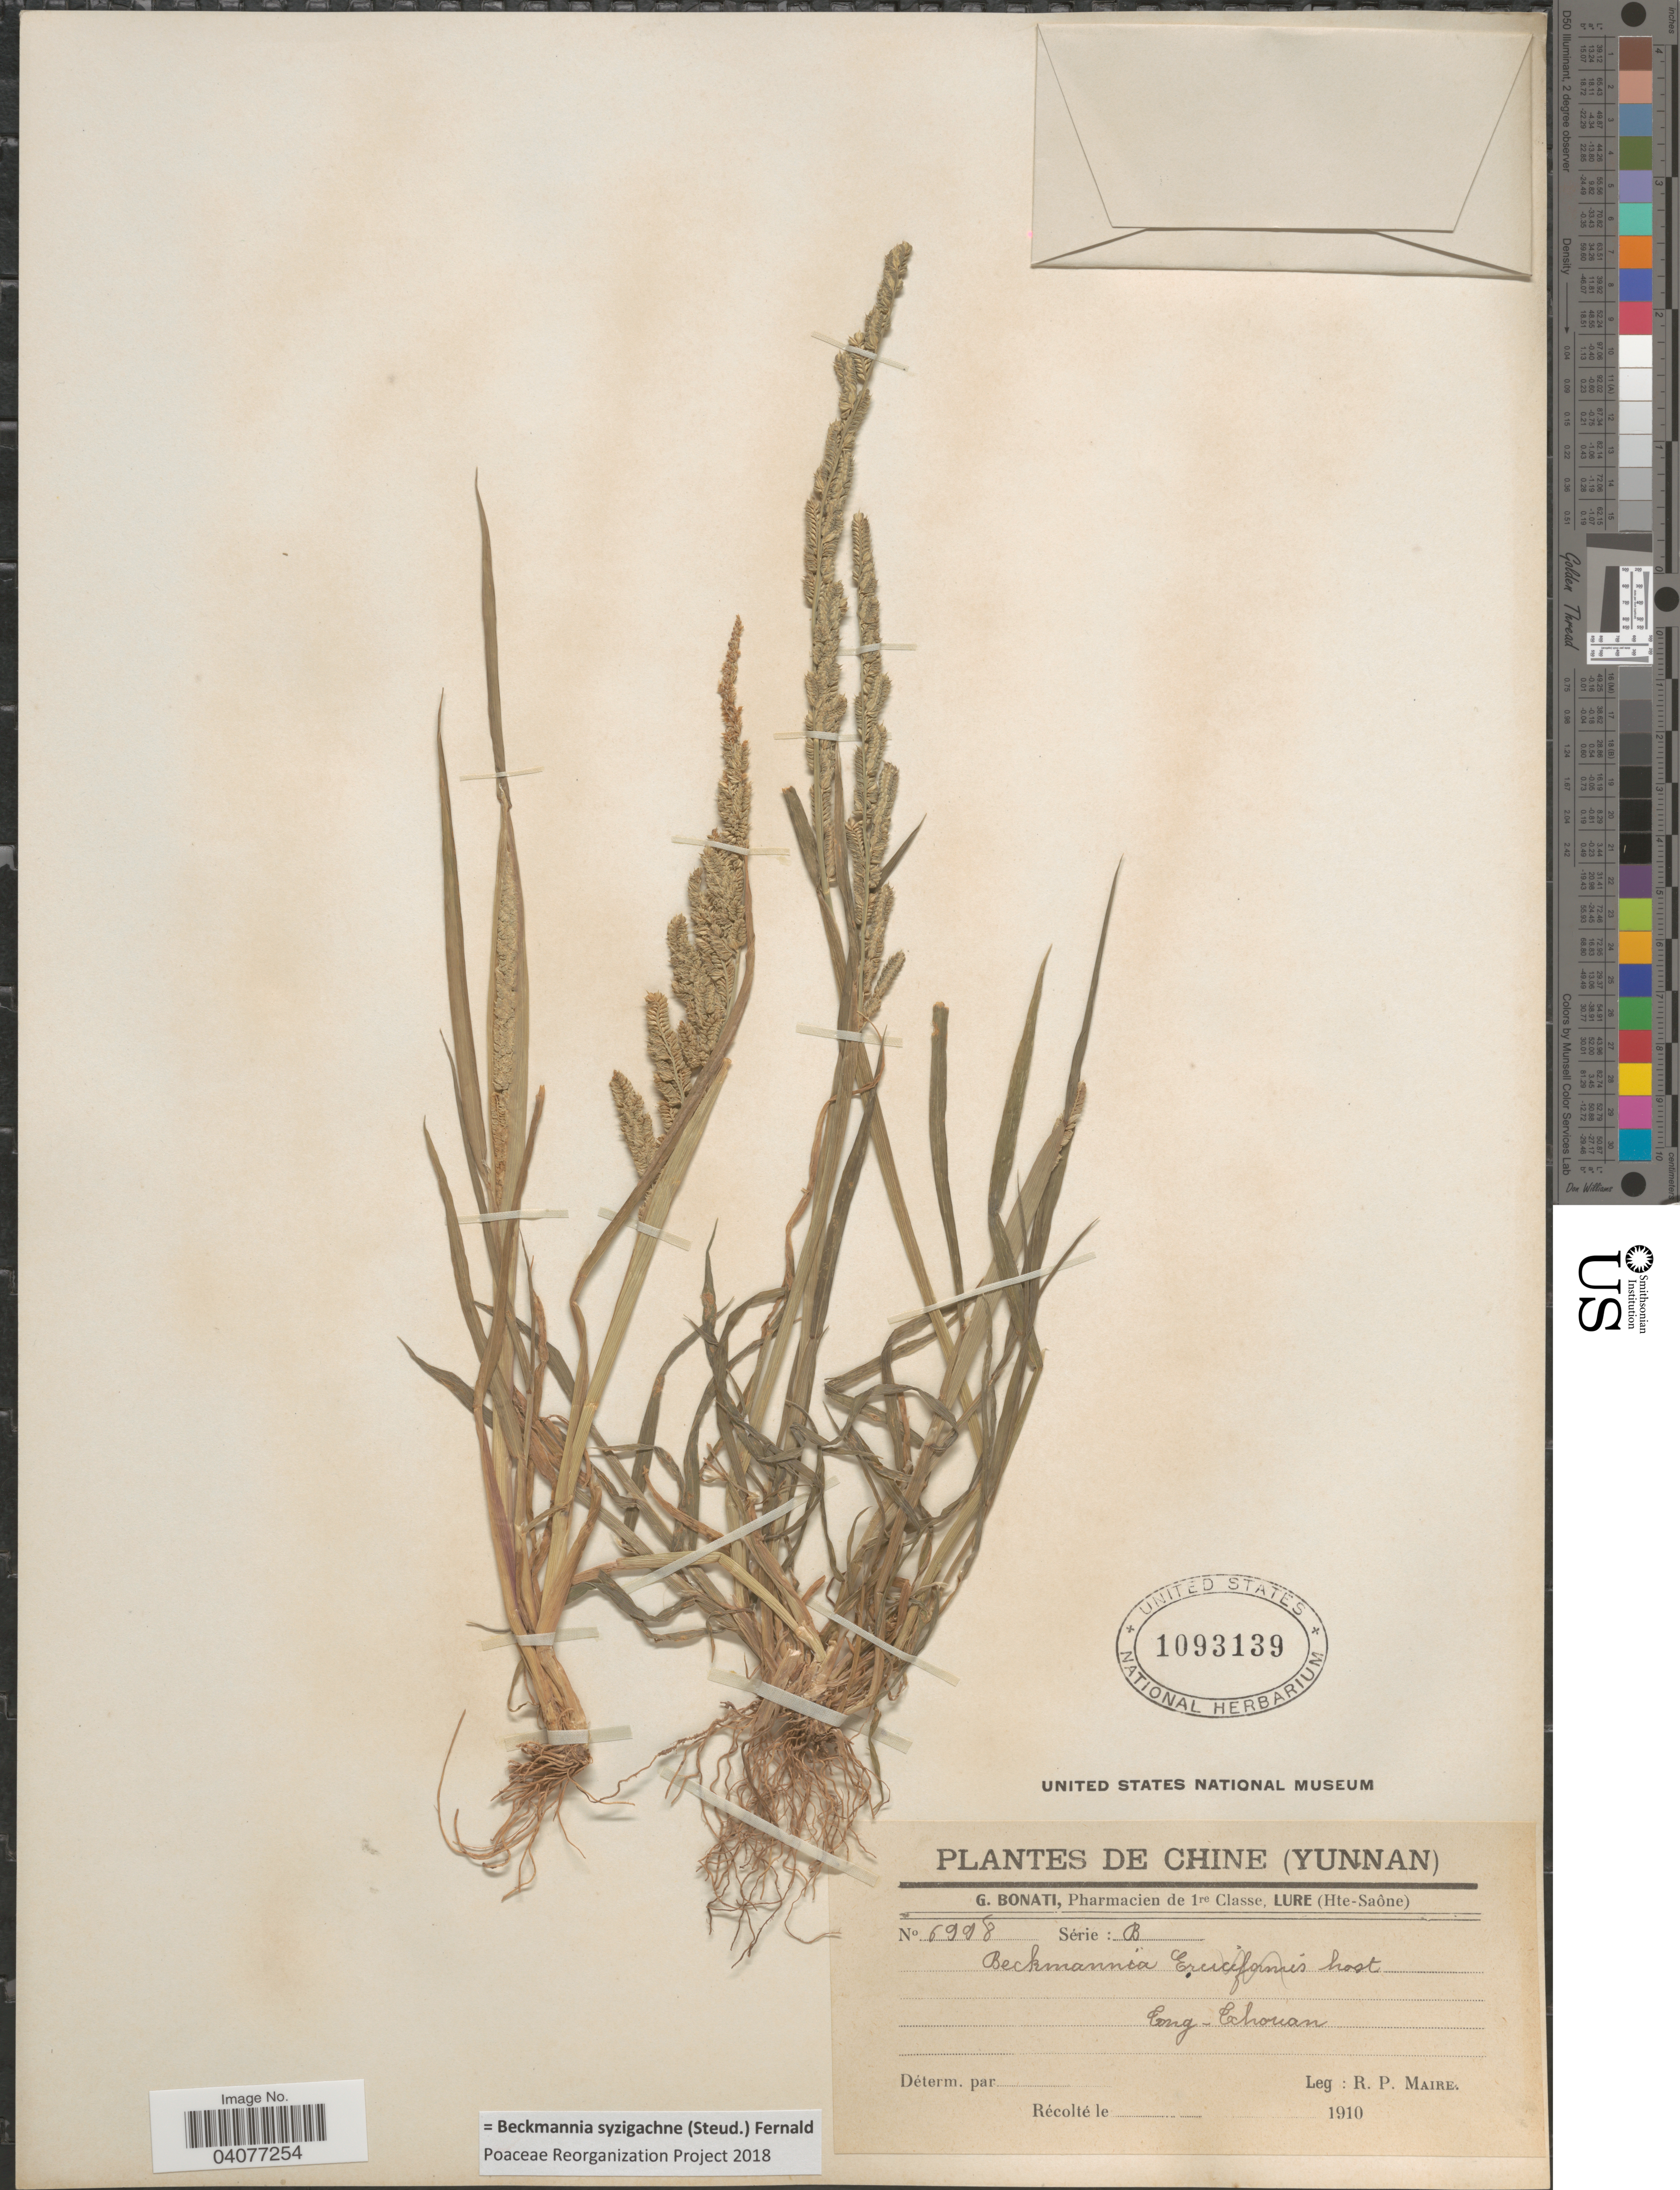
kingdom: Plantae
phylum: Tracheophyta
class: Liliopsida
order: Poales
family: Poaceae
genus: Beckmannia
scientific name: Beckmannia syzigachne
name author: (Steud.) Fernald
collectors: R.-P. Maire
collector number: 6998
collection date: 1910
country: China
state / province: Yunnan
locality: Chine. Tong-Tchouan.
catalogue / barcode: US 1093139